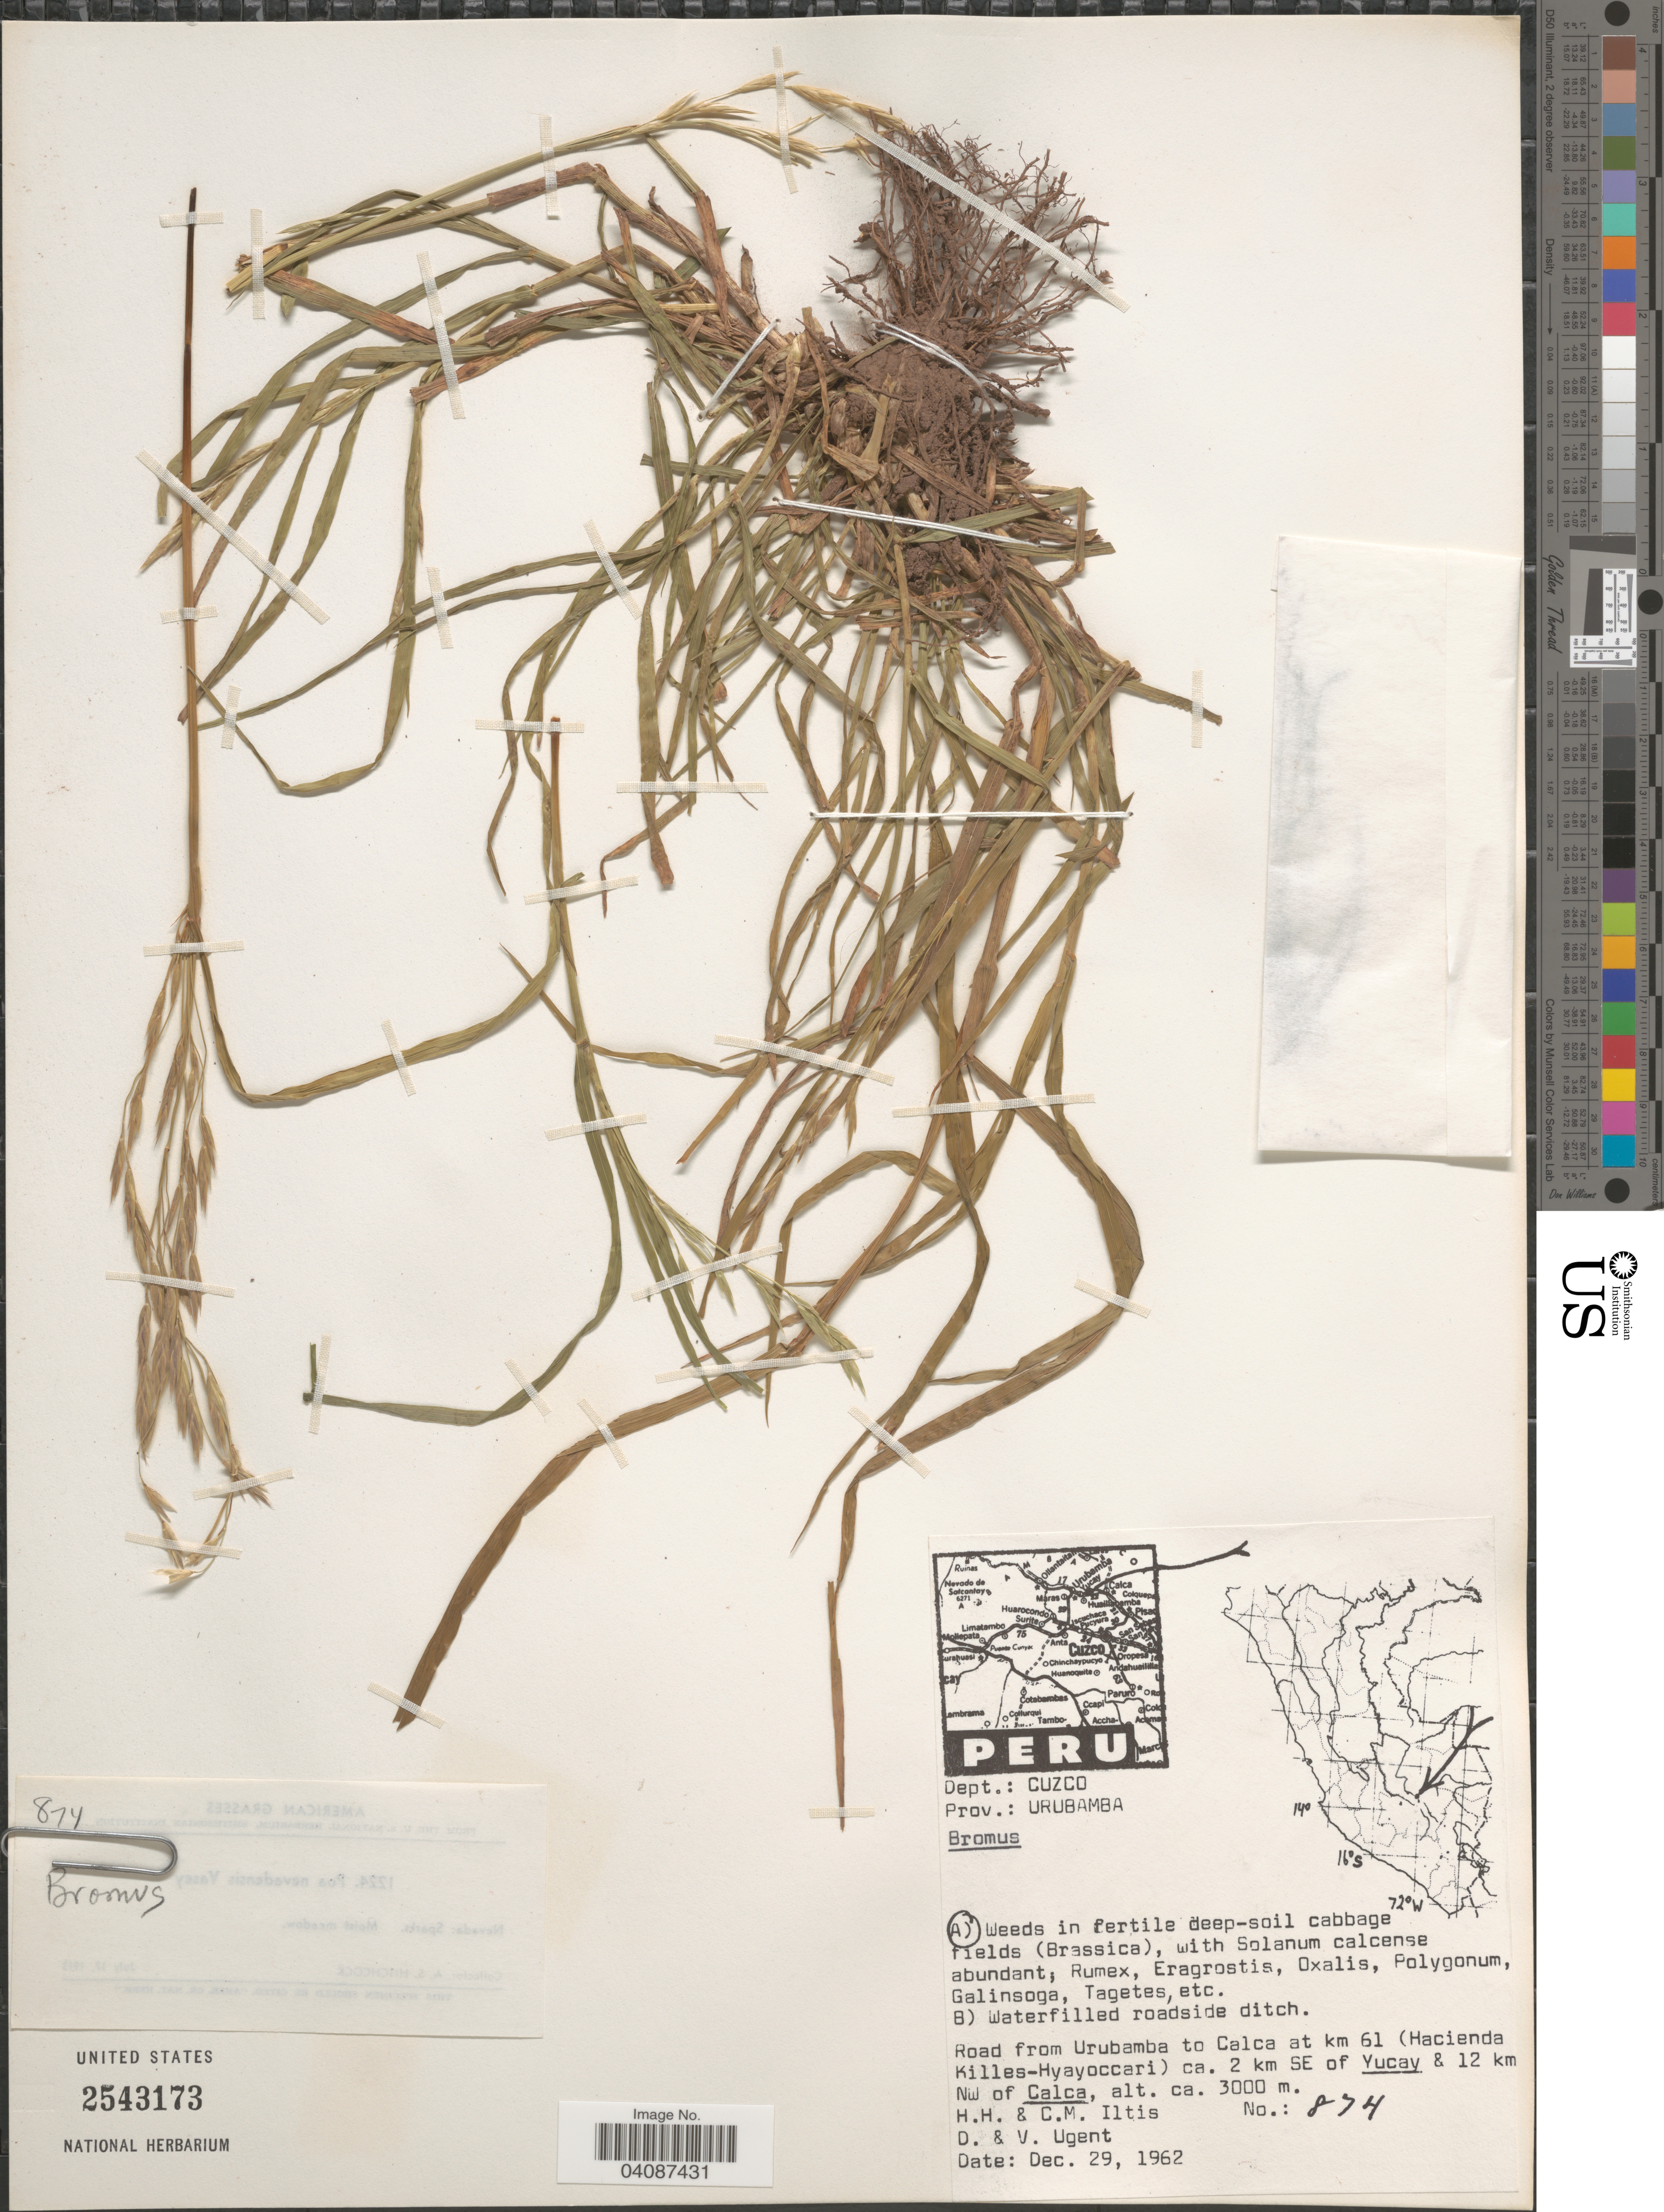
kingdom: Plantae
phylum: Tracheophyta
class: Liliopsida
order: Poales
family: Poaceae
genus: Bromus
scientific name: Bromus sp.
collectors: H. H. Iltis, C. M Iltis, D. Ugent & V. Ugent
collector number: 874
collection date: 1962-12-29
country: Peru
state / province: Cusco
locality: Dept. Cuzco. Prov.: Urubamba. Road from Urubamba to Calca at km 61 (Hacienda Killes-Hyayoccari) ca. 2 km SE of Yucay & 12 km NW of Calca.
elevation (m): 3000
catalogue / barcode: US 2543173